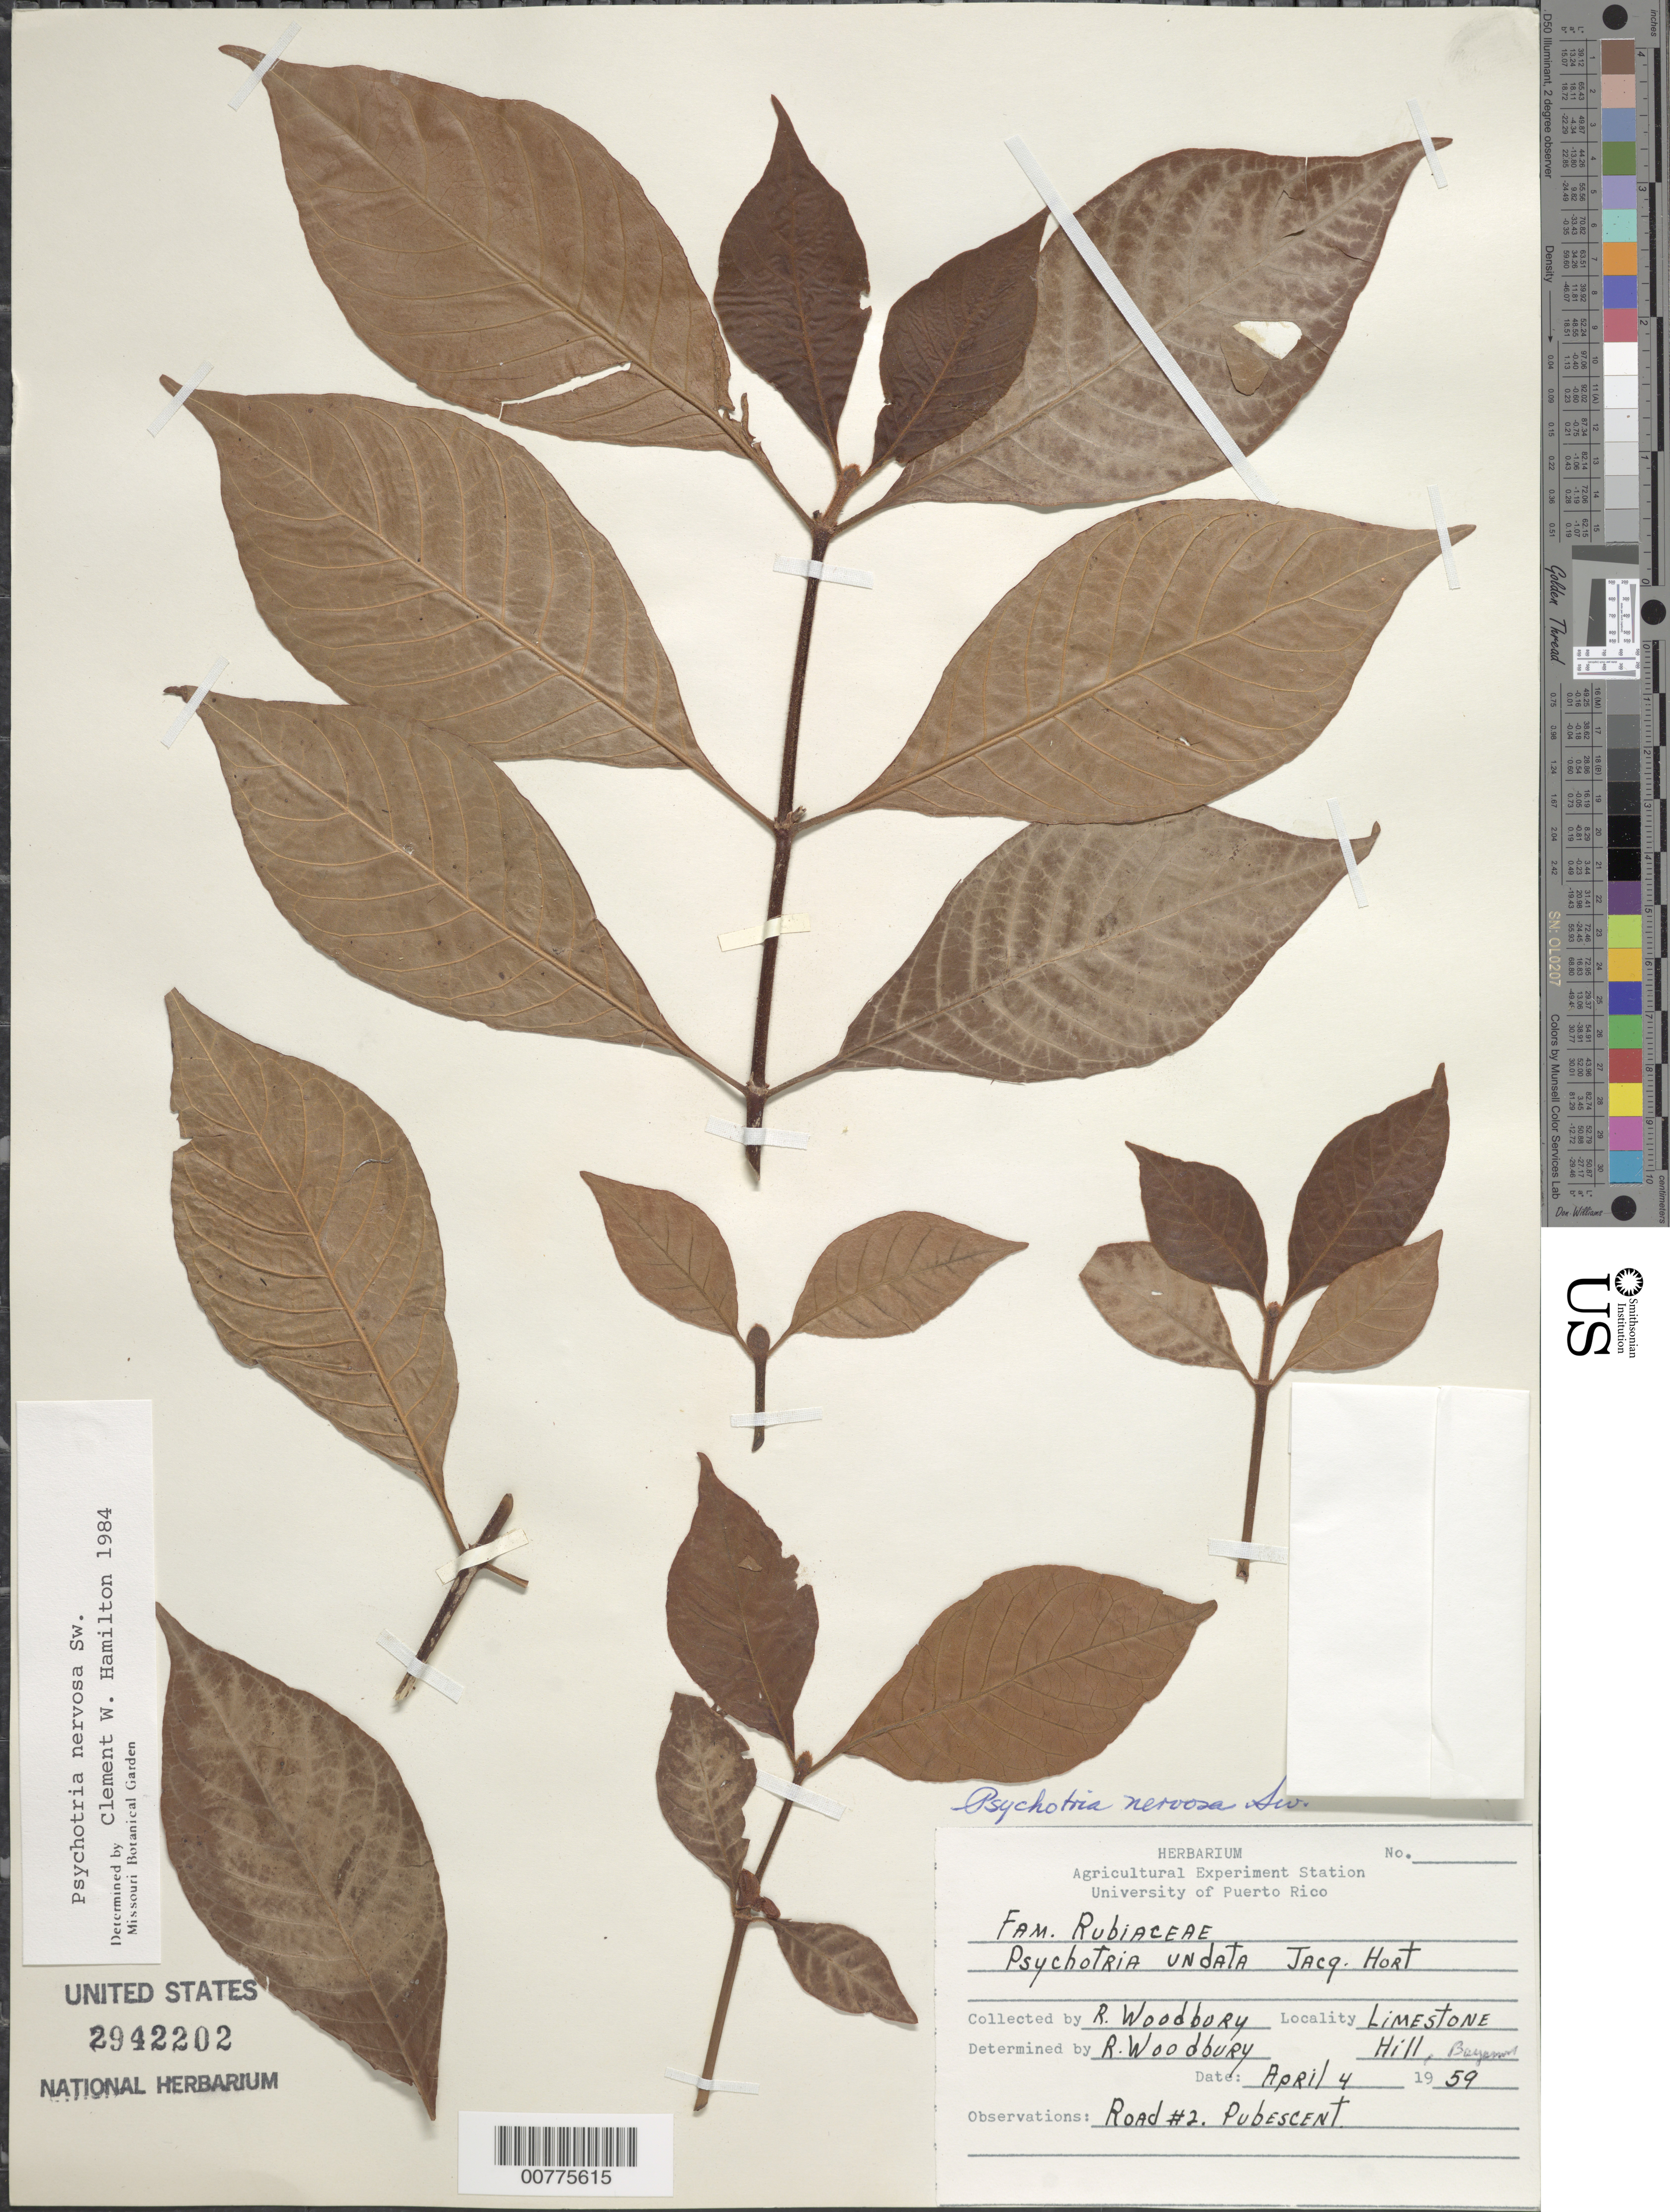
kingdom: Plantae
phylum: Tracheophyta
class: Magnoliopsida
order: Gentianales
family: Rubiaceae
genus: Psychotria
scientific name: Psychotria nervosa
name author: Sw.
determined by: Hamilton, C. W.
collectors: R. O. Woodbury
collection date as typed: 04 Apr 1959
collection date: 1959-04-04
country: Puerto Rico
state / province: Bayamón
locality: Limestone hill, Bayamon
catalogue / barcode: US 2942202